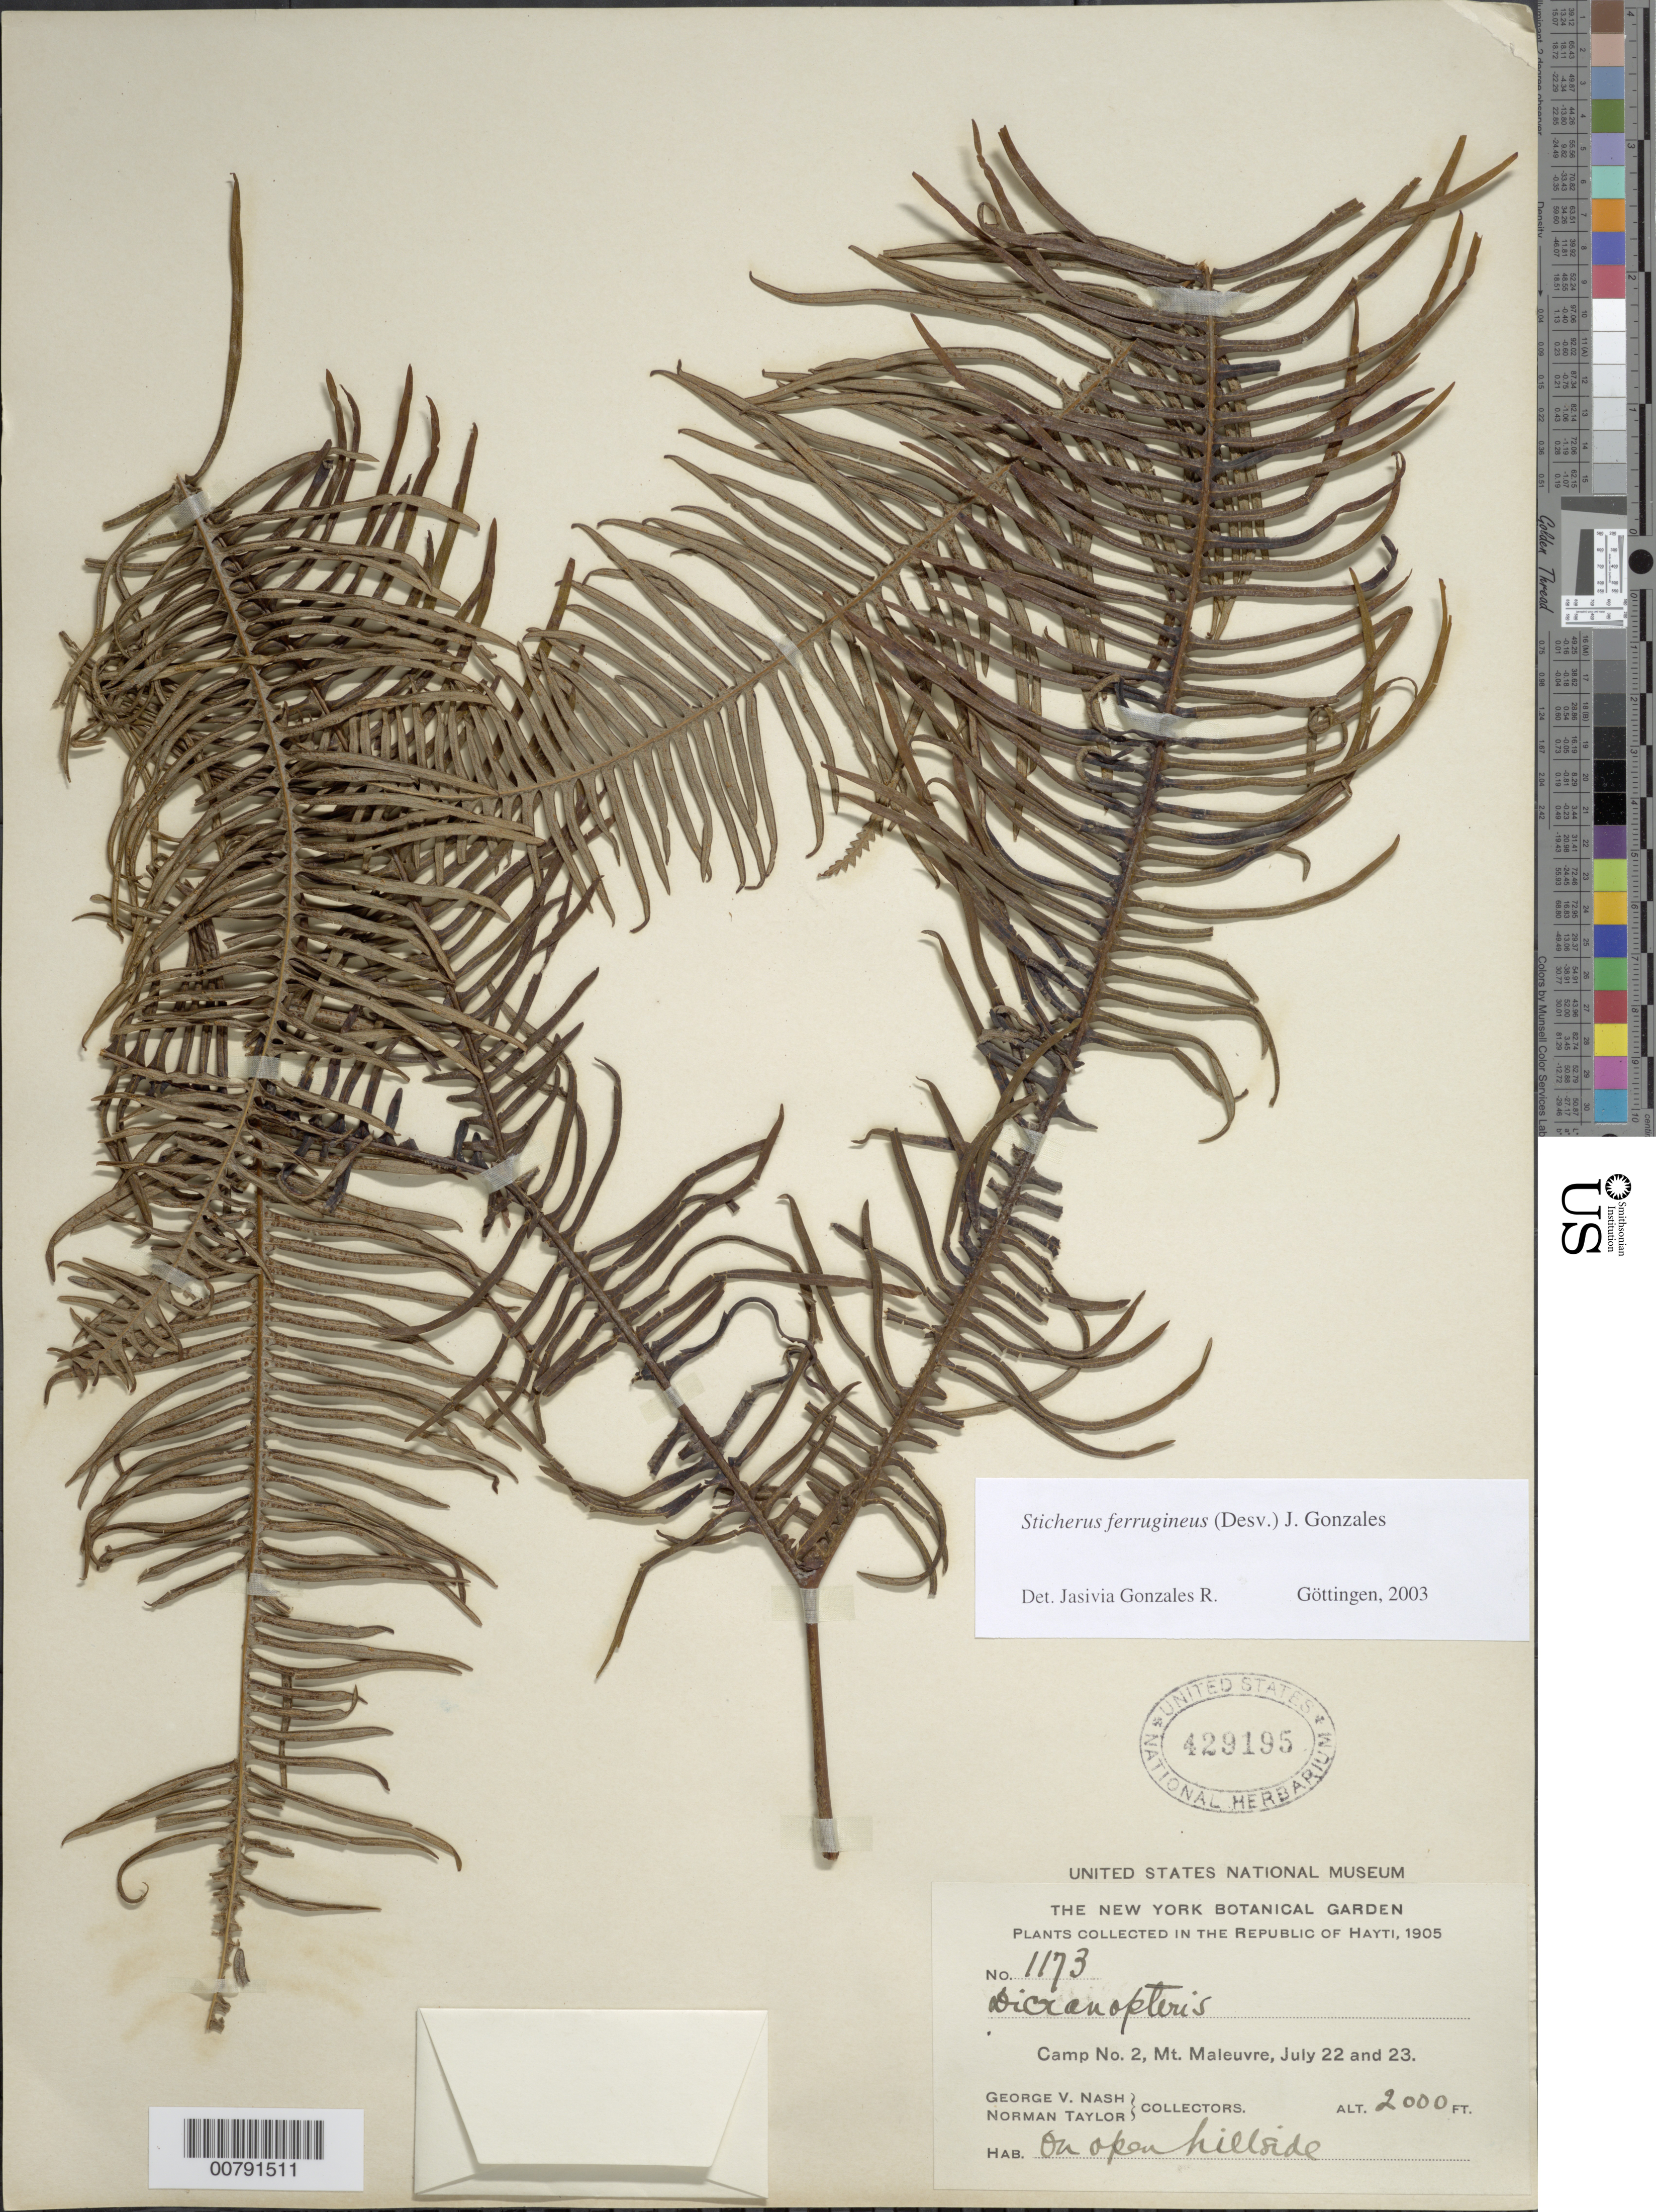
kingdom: Plantae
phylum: Tracheophyta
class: Polypodiopsida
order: Gleicheniales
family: Gleicheniaceae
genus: Sticherus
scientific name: Sticherus ferrugineus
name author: (Desv.) J. Gonzales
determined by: Gonzales R., J.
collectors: G. V. Nash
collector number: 1173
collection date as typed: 22 Jul 1905 to 23 Jul 1905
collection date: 1905-07-22/1905-07-23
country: Haiti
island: Hispaniola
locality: Mt. Maleuvre, Camp No. 2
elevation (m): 610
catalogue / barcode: US 429195